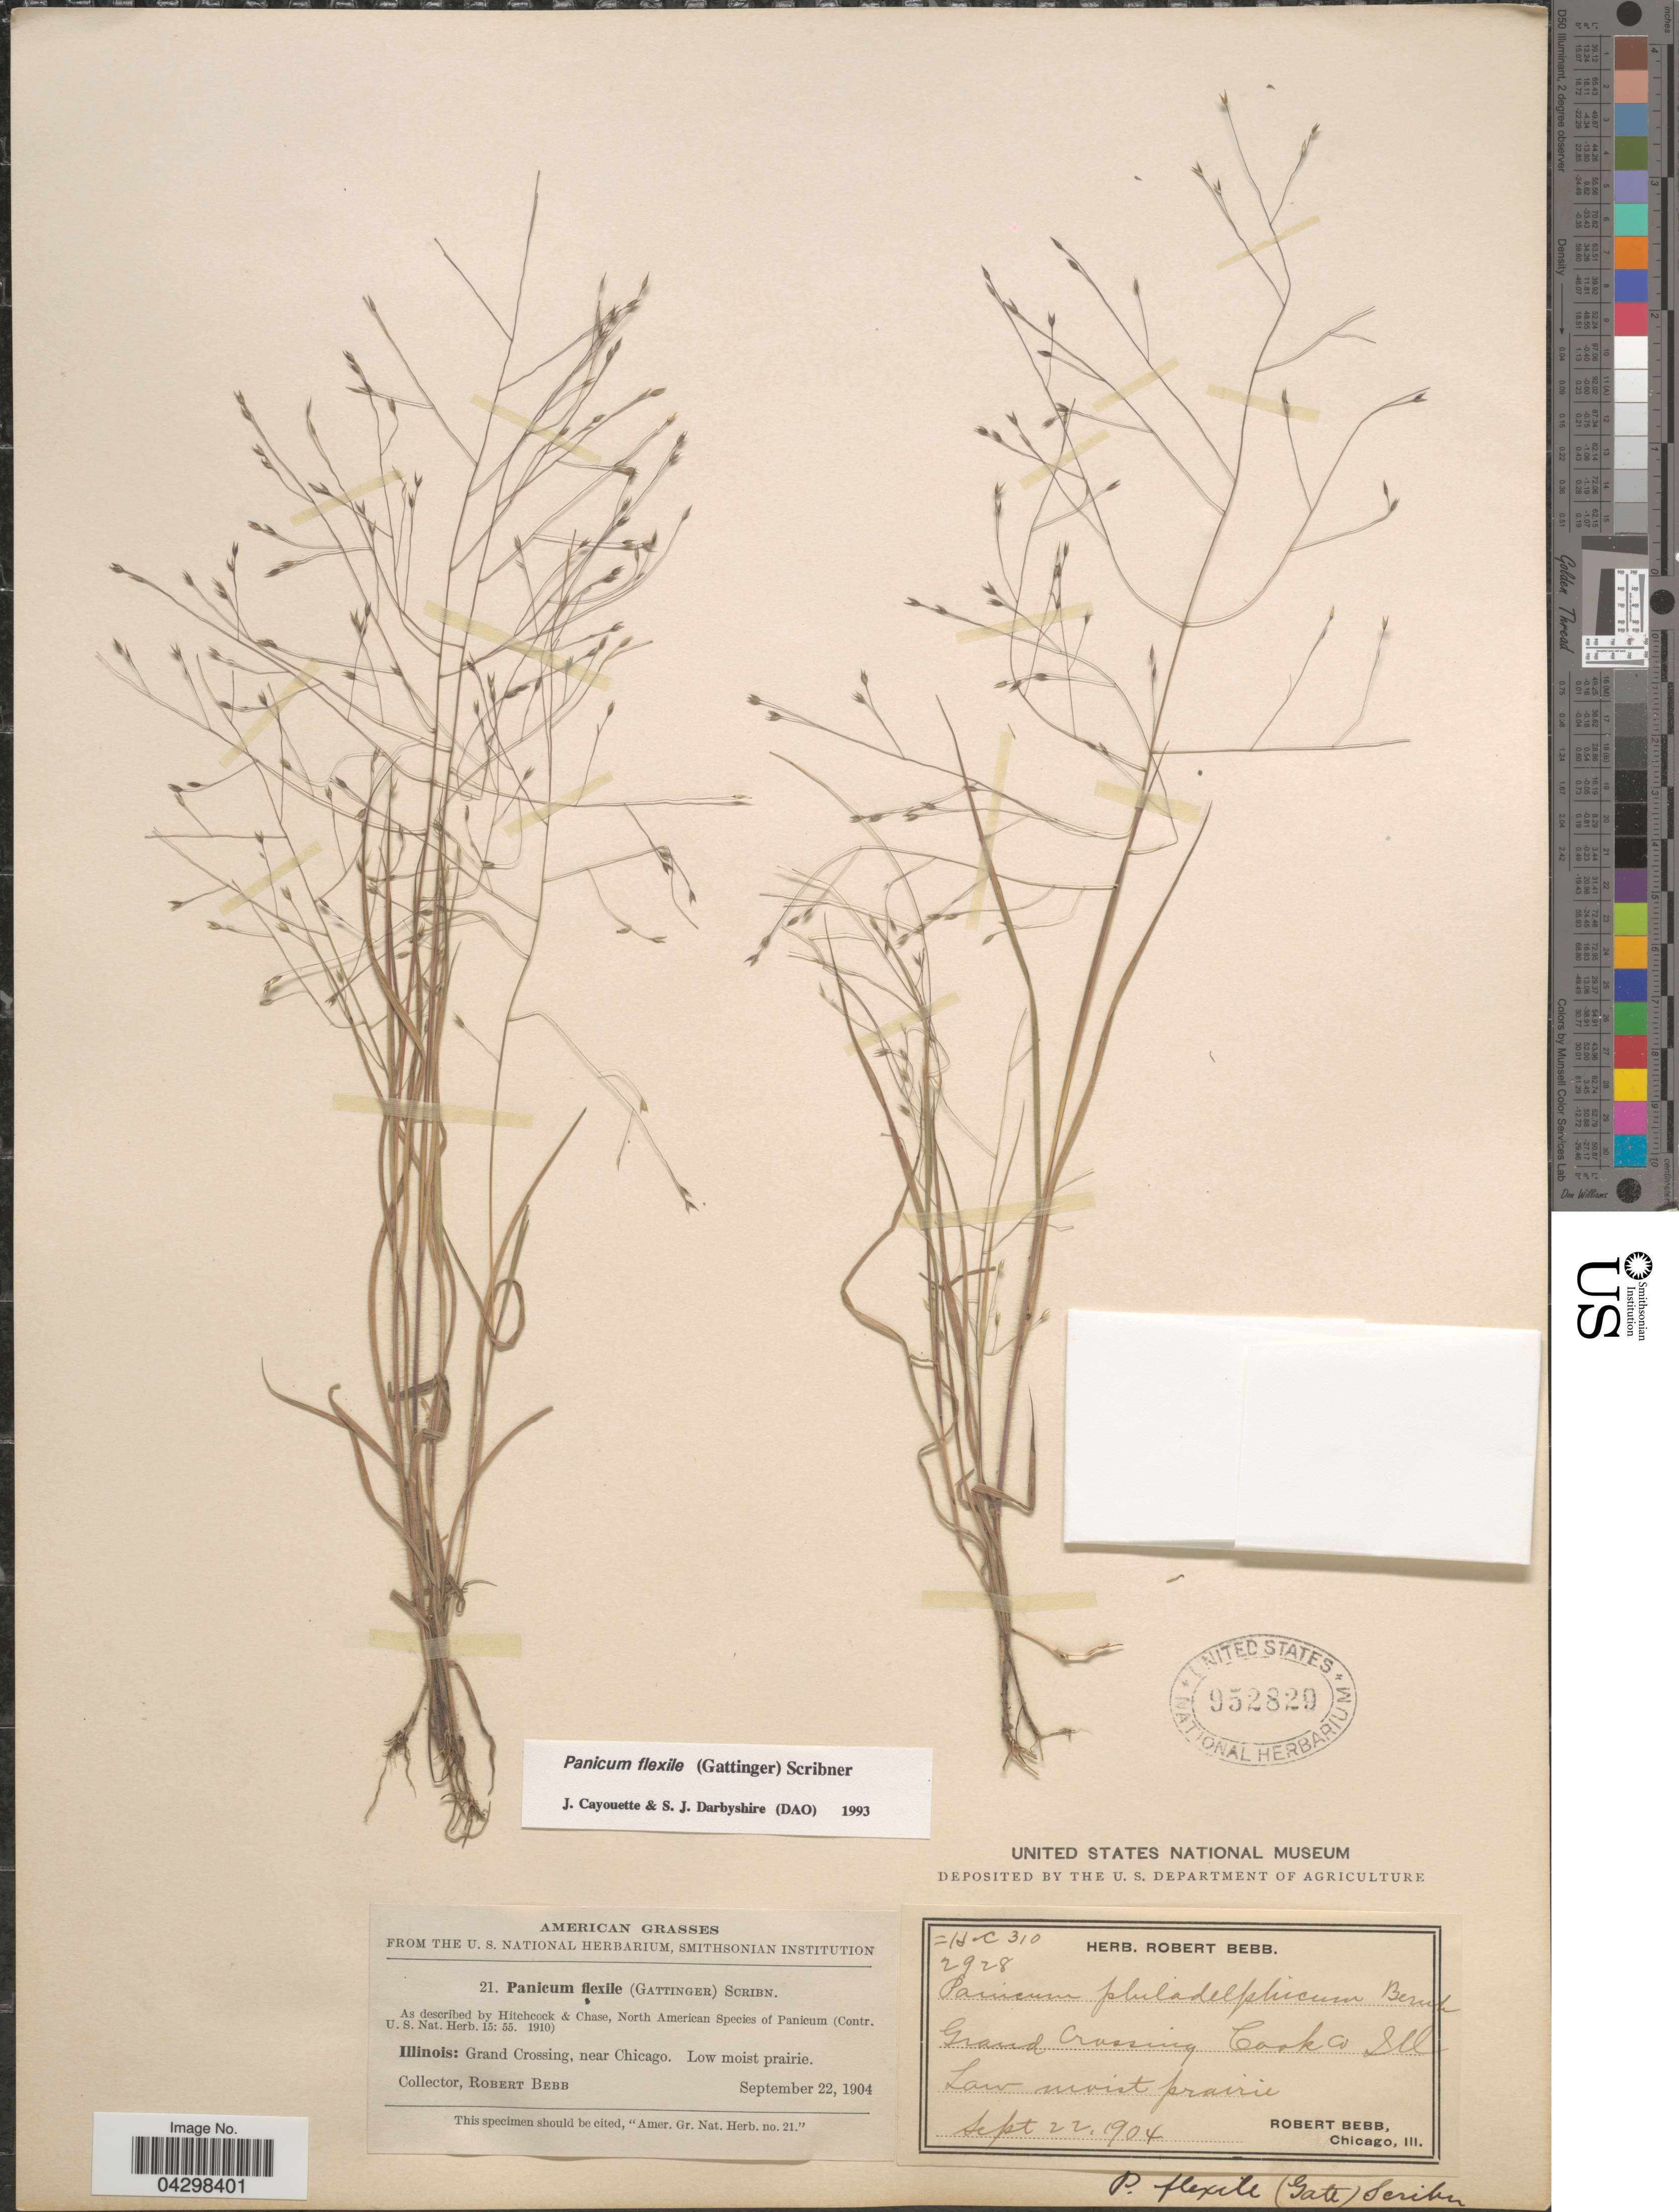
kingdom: Plantae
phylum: Tracheophyta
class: Liliopsida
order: Poales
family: Poaceae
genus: Panicum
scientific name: Panicum flexile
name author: (Gatt.) Scribn.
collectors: R. Bebb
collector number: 2928/310/21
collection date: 1904-09-22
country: United States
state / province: Illinois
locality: Grand Crossing, near Chicago. Cook Co.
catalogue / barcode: US 952829